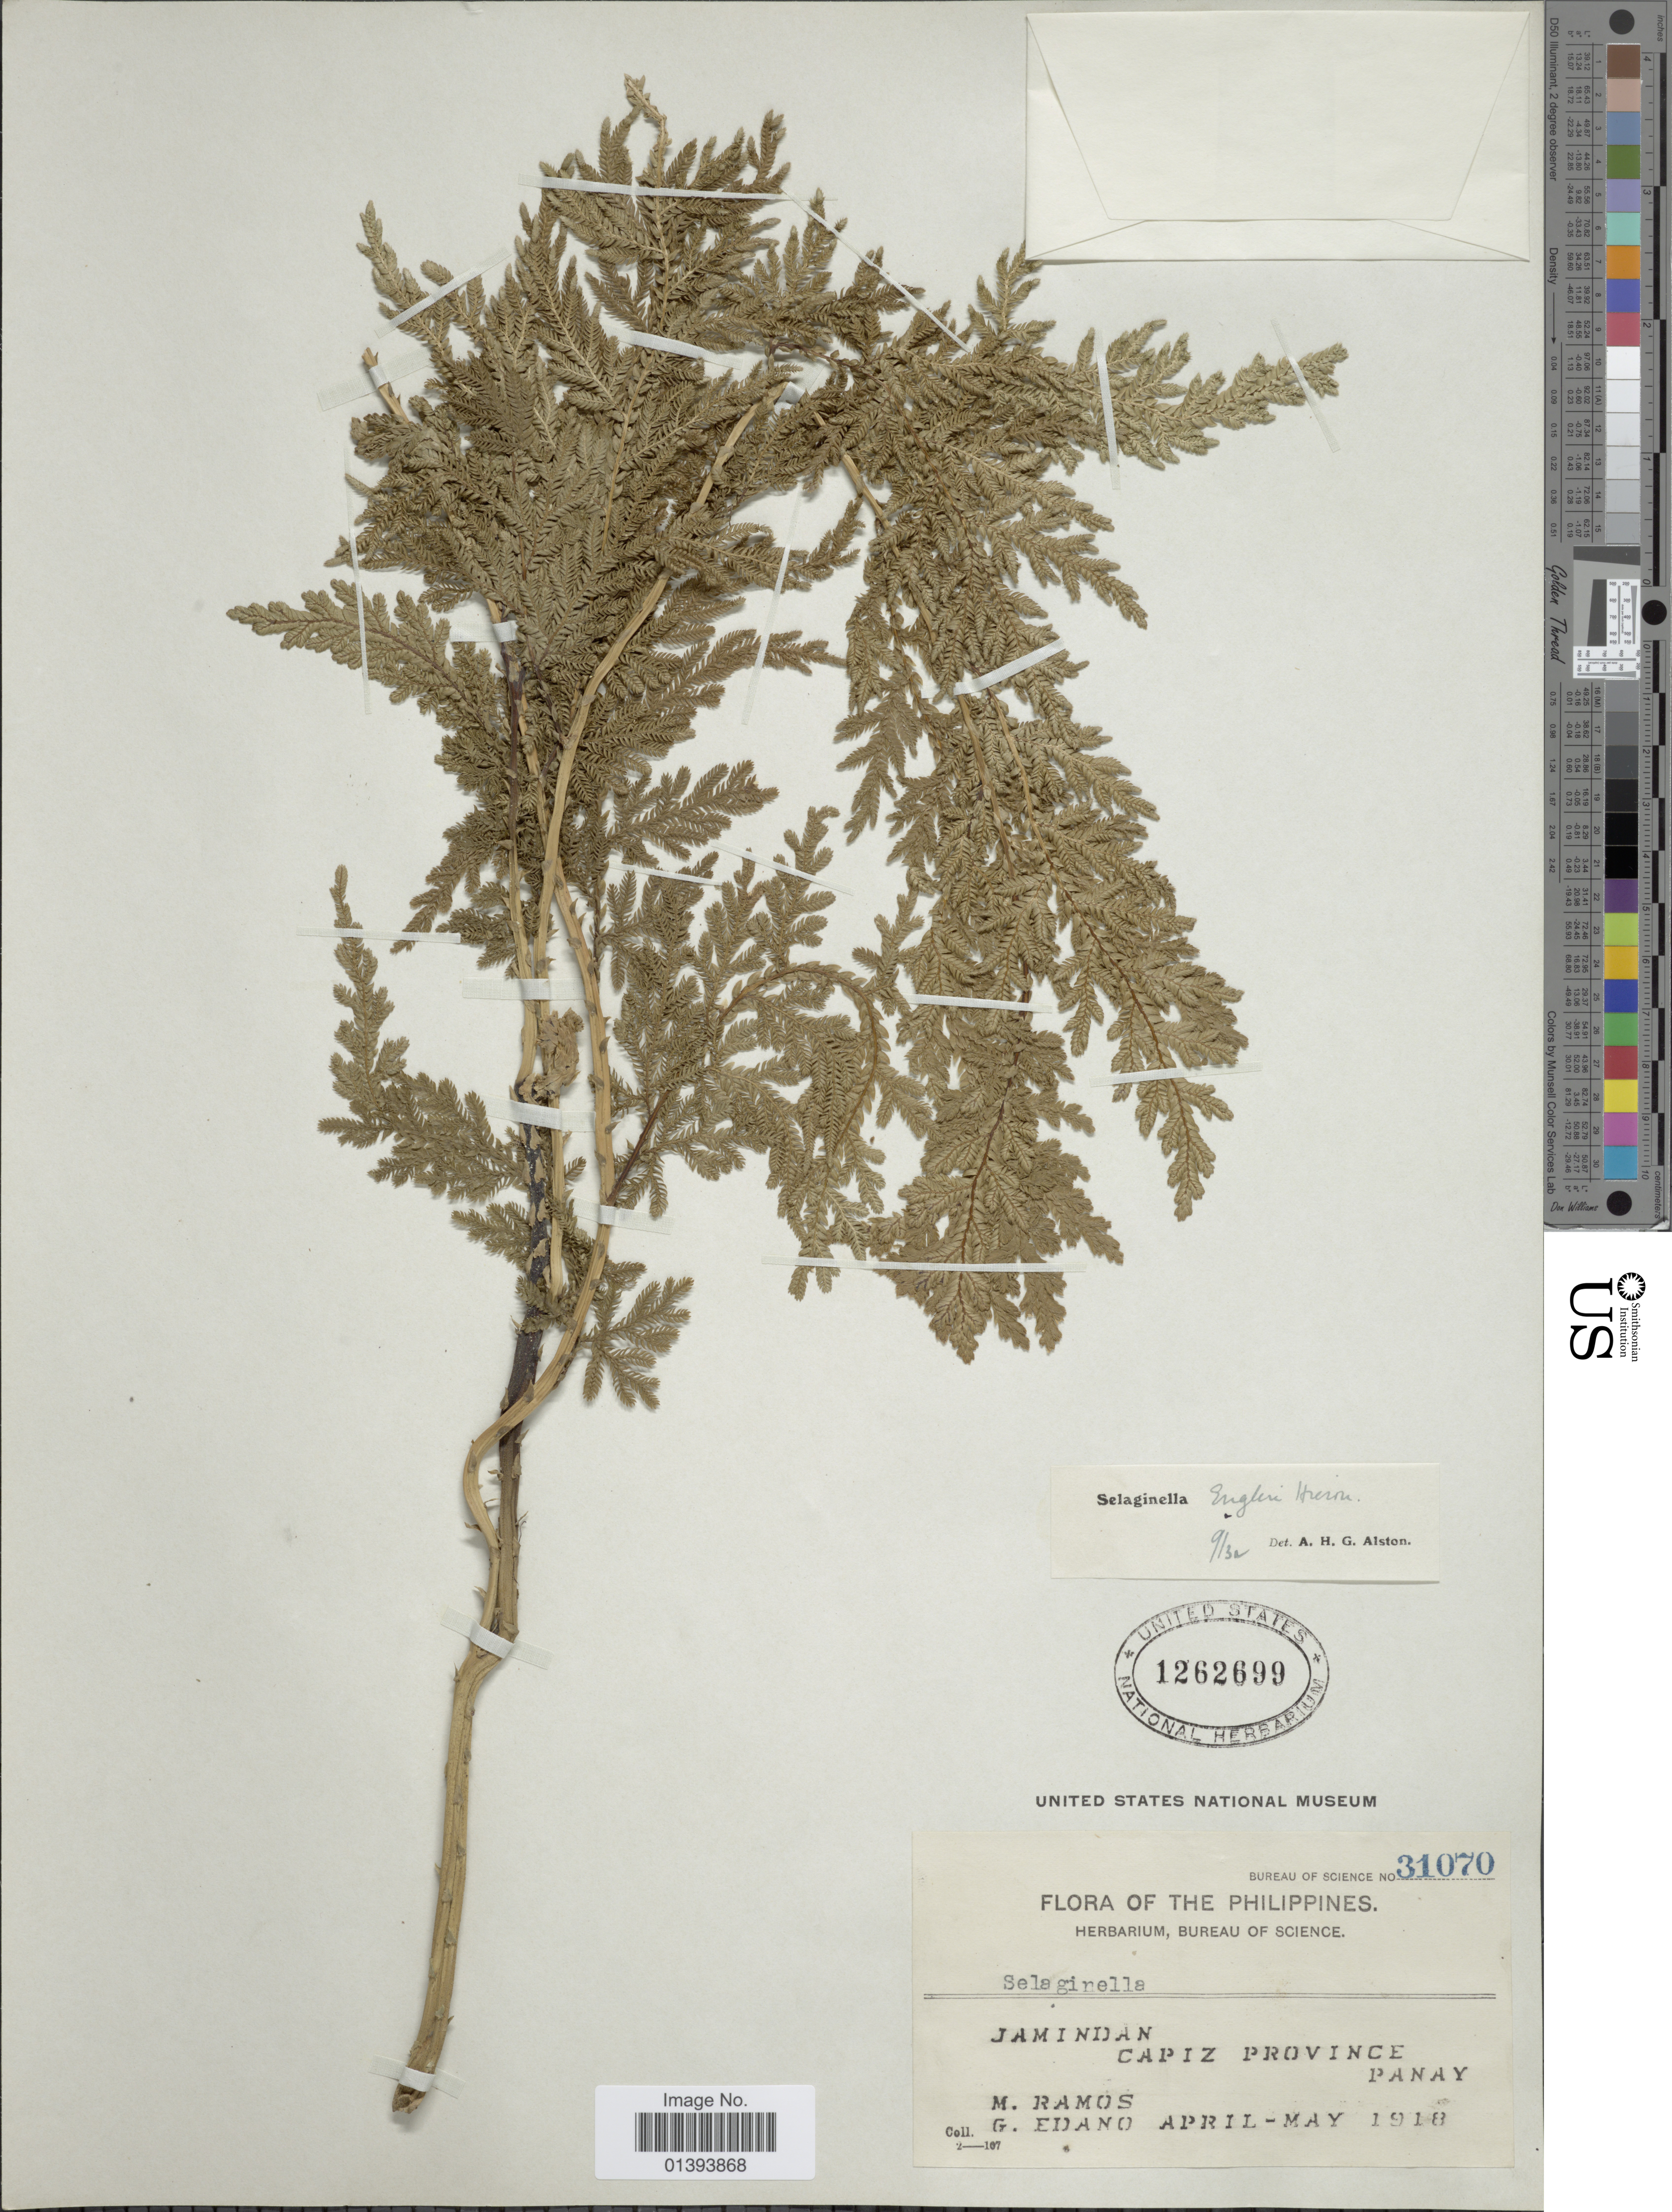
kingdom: Plantae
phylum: Tracheophyta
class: Lycopodiopsida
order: Selaginellales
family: Selaginellaceae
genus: Selaginella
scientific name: Selaginella engleri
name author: Hieron.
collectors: M. Ramos & G. Edaño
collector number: Bureau of Science 31070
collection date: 1918-04/1918-05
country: Philippines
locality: Jamindan, Capiz province, Panay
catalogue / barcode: US 1262699